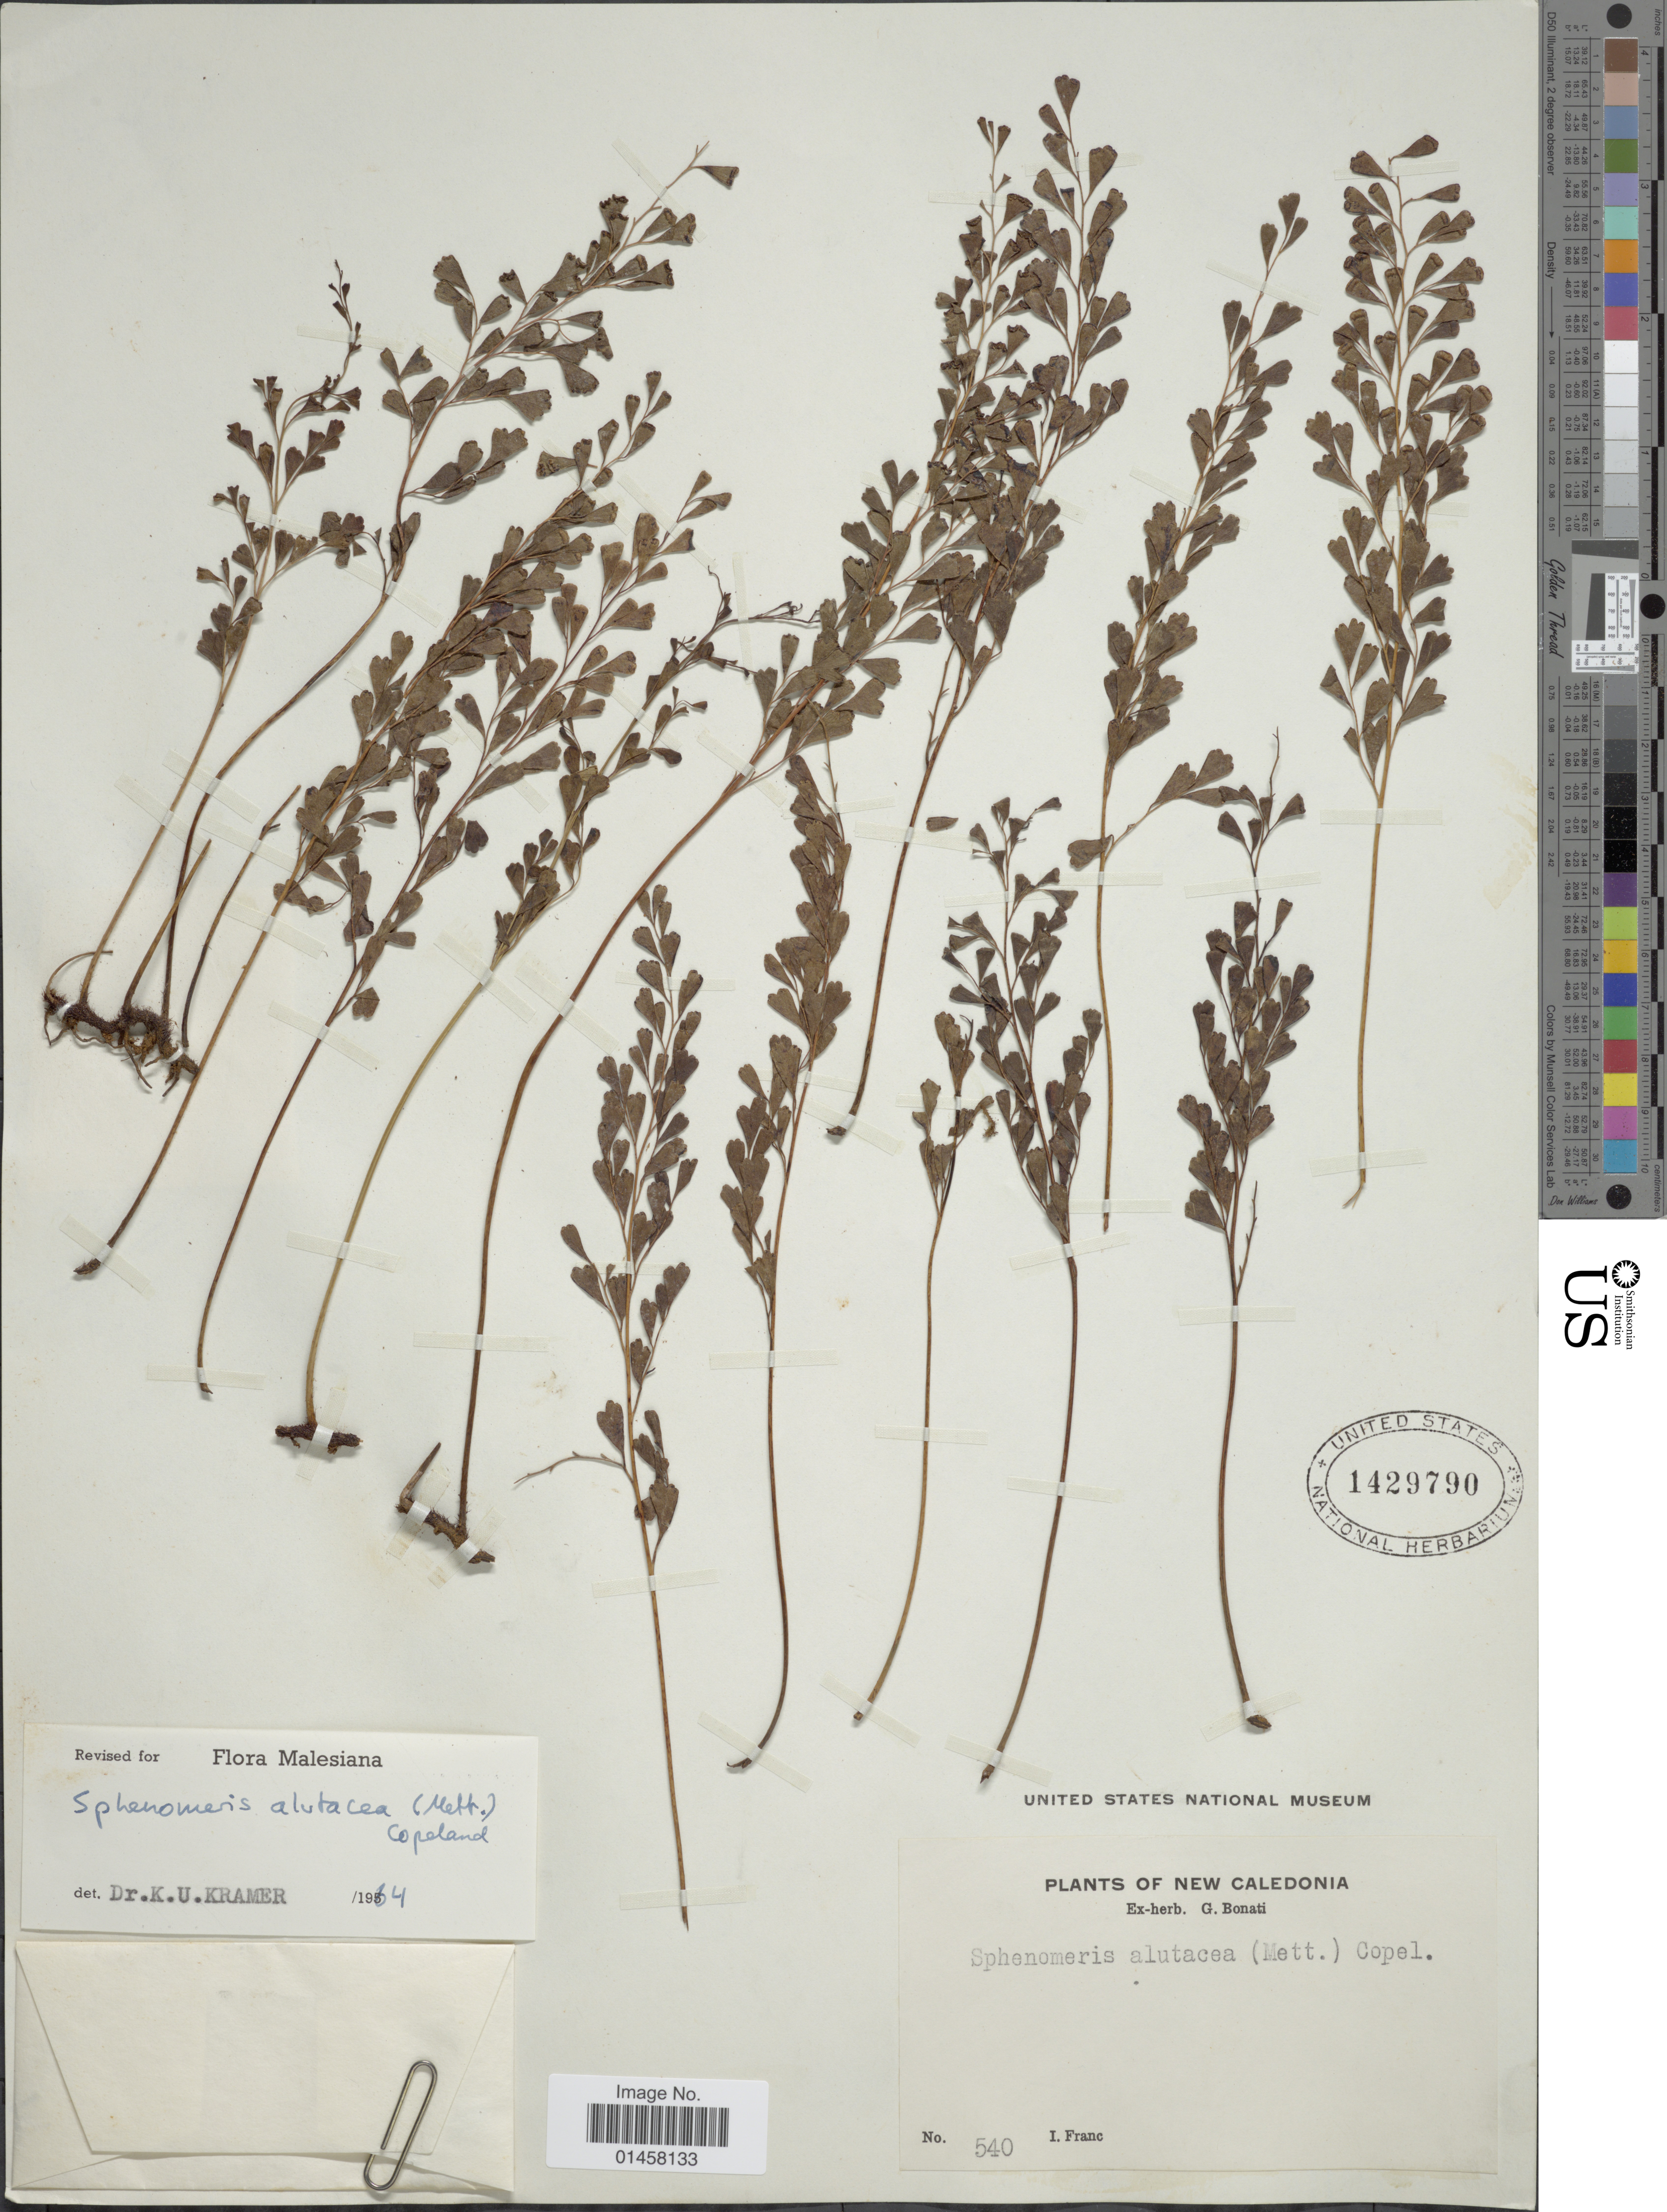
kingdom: Plantae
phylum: Tracheophyta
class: Polypodiopsida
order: Polypodiales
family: Lindsaeaceae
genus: Sphenomeris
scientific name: Sphenomeris alutacea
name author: (Mett.) Copel.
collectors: I. Franc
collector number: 540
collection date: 1964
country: New Caledonia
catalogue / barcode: US 1429790